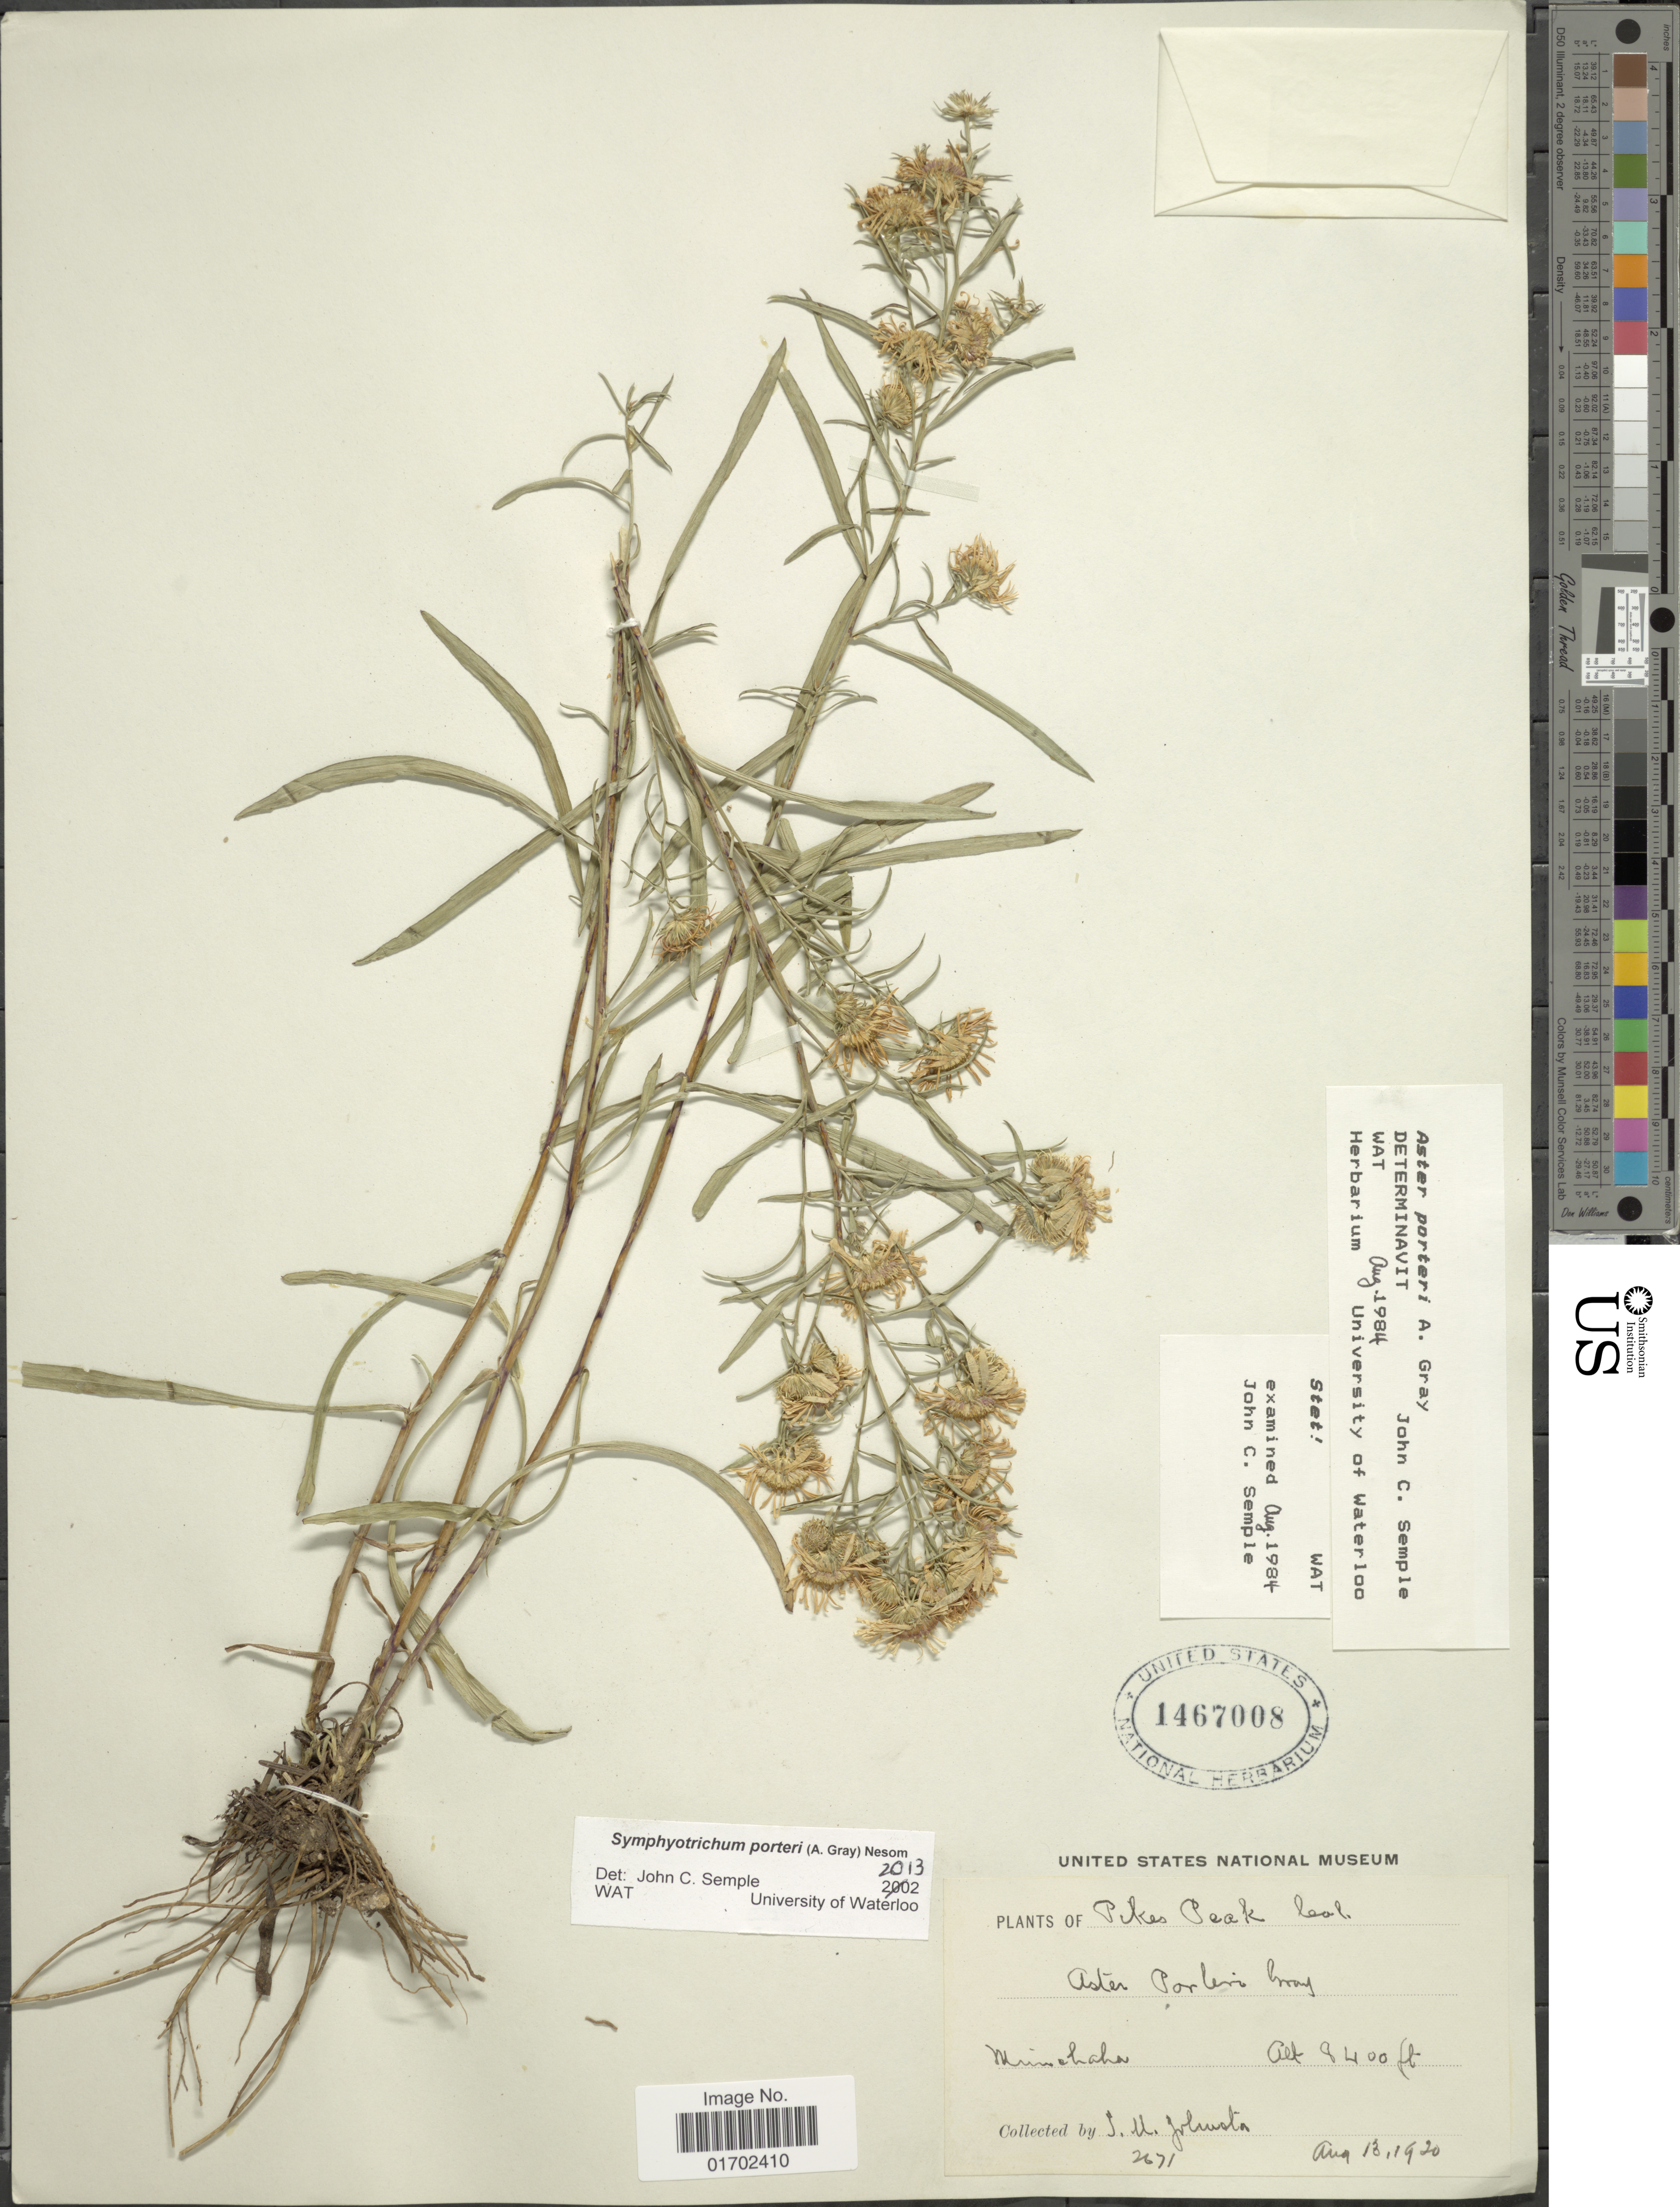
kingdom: Plantae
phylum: Tracheophyta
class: Magnoliopsida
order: Asterales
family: Asteraceae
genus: Symphyotrichum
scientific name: Symphyotrichum porteri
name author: (A. Gray) G.L. Nesom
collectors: I.M. Johnston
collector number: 2671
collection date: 1920-08-13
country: United States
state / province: Colorado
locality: Pikes Peak, Col. Minnehaha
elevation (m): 2560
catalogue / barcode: US 1467008